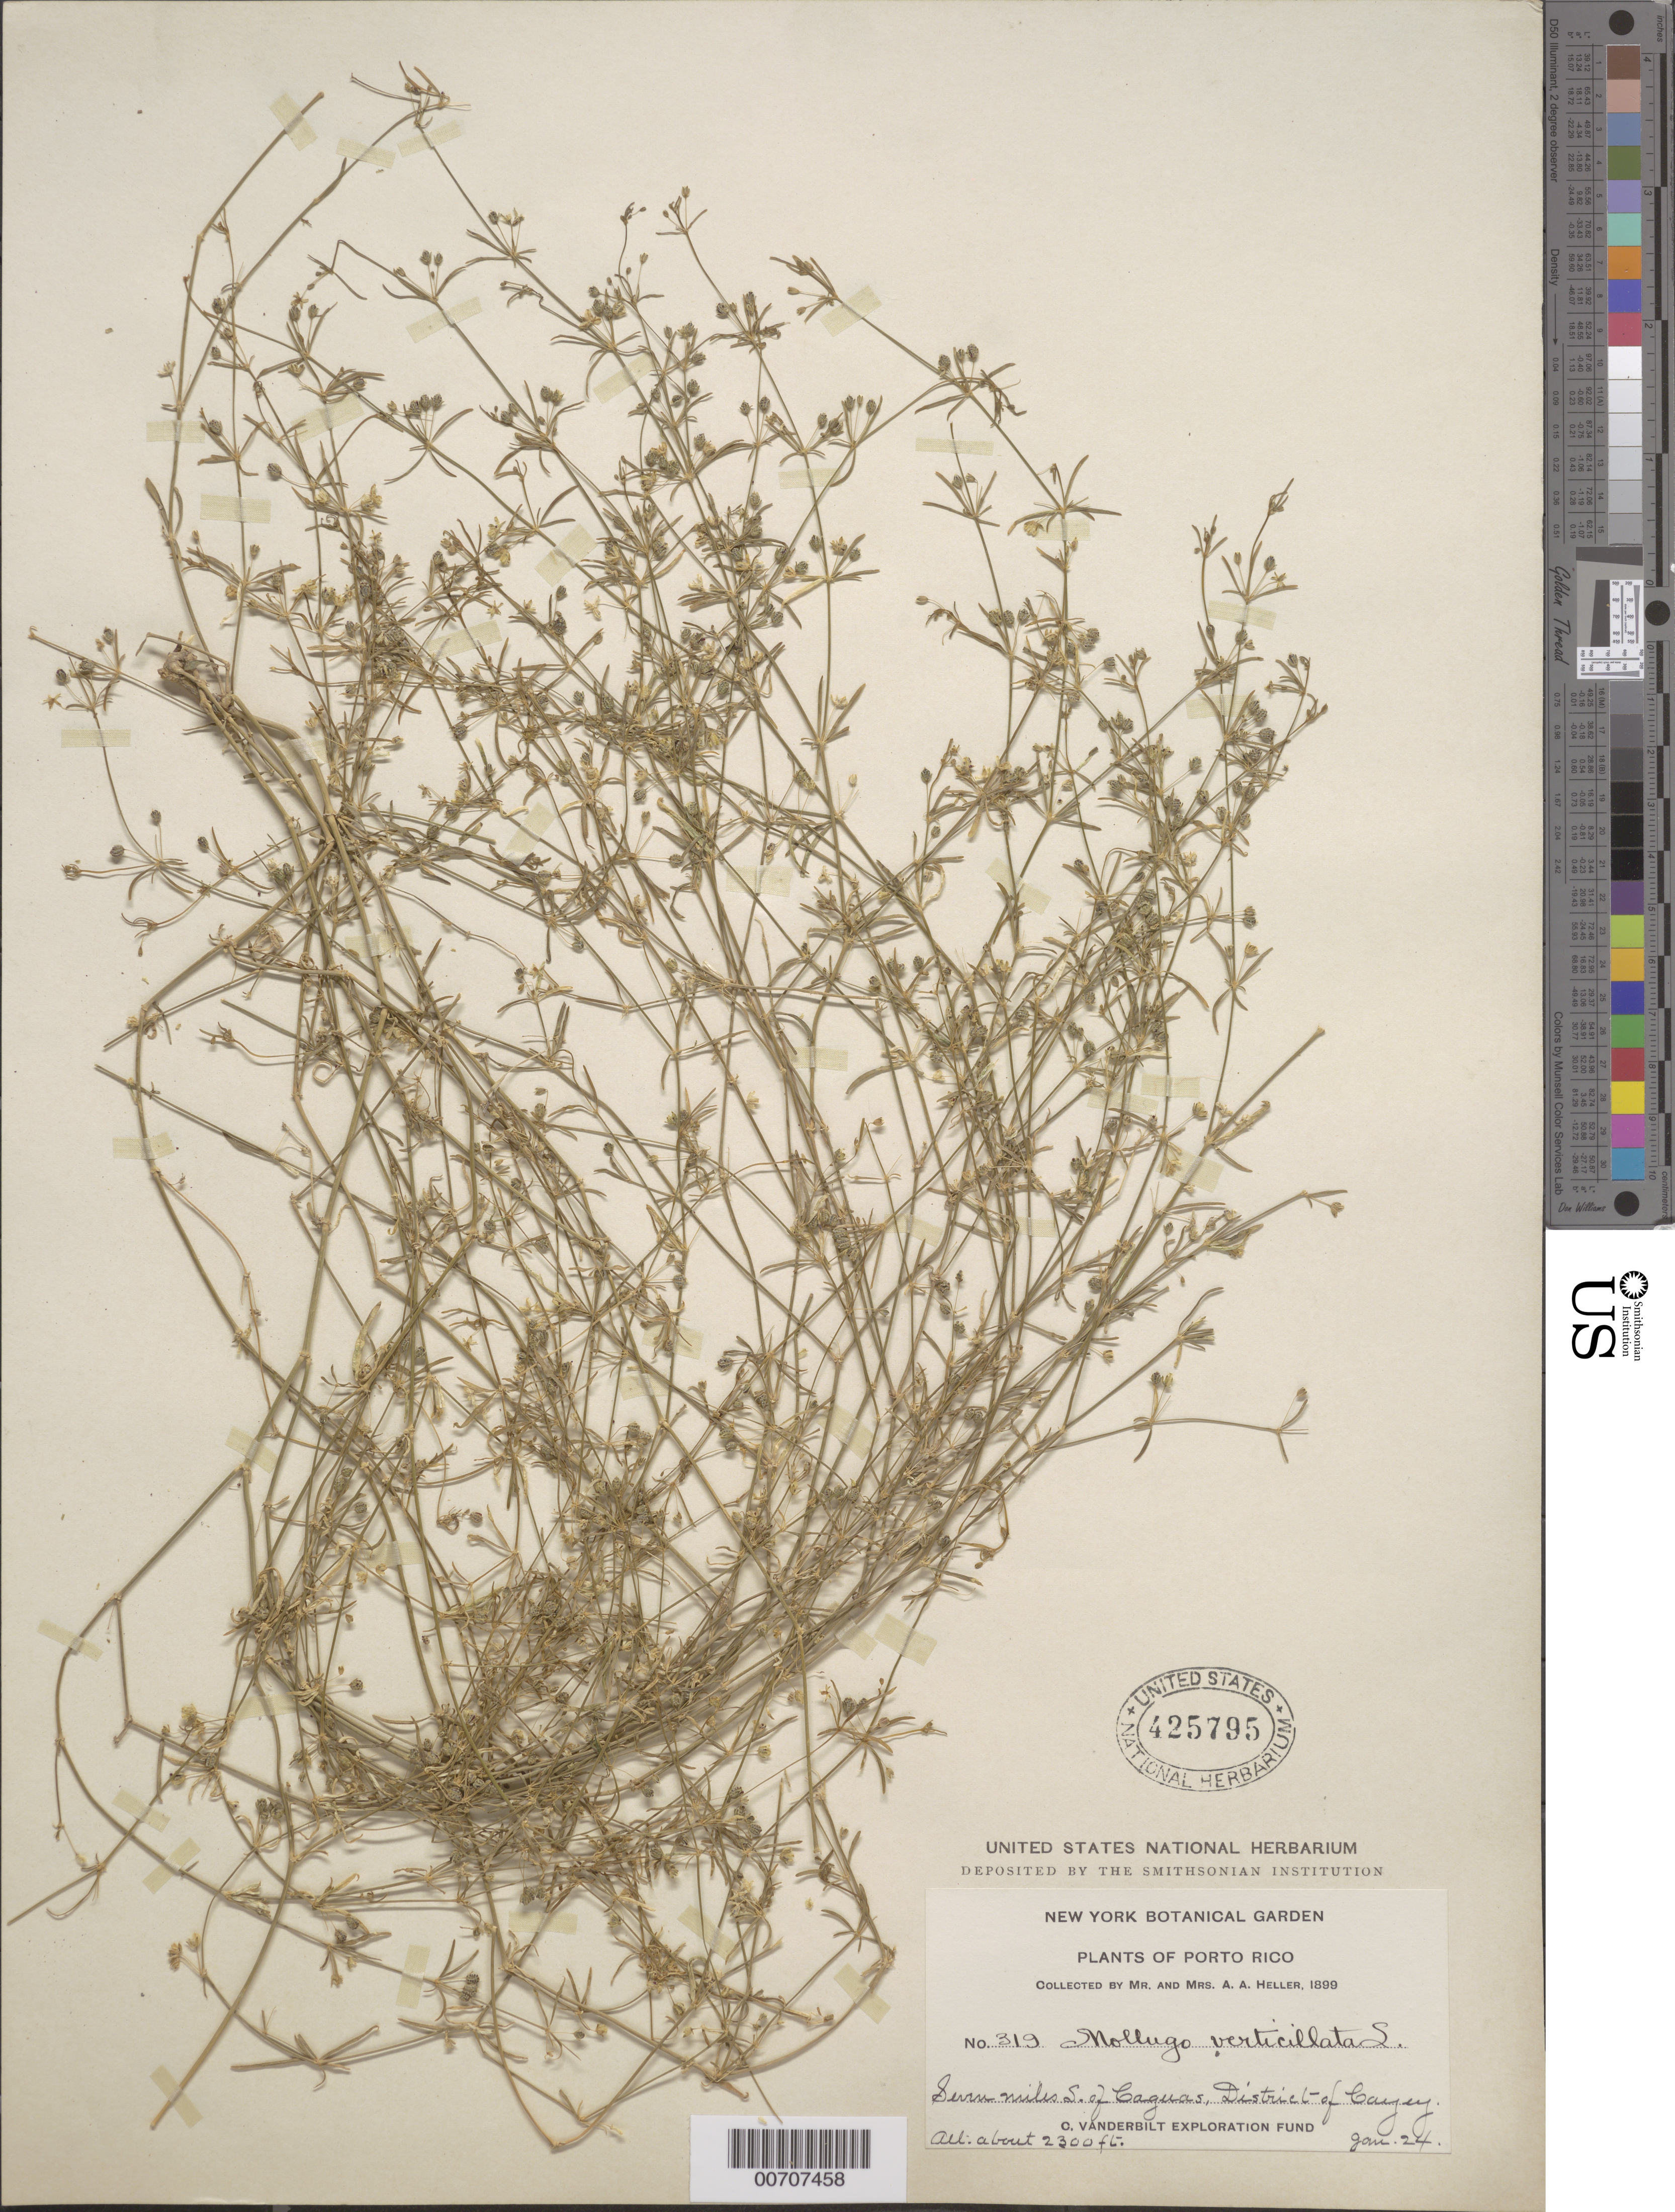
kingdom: Plantae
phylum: Tracheophyta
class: Magnoliopsida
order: Caryophyllales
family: Molluginaceae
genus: Mollugo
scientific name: Mollugo verticillata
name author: L.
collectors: A. A. Heller & -- Heller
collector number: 319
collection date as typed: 24 Jan 1899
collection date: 1899-01-24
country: Puerto Rico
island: Greater Antilles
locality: Caguas, 7 mi S of, District of Cayey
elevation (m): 701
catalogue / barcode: US 425795